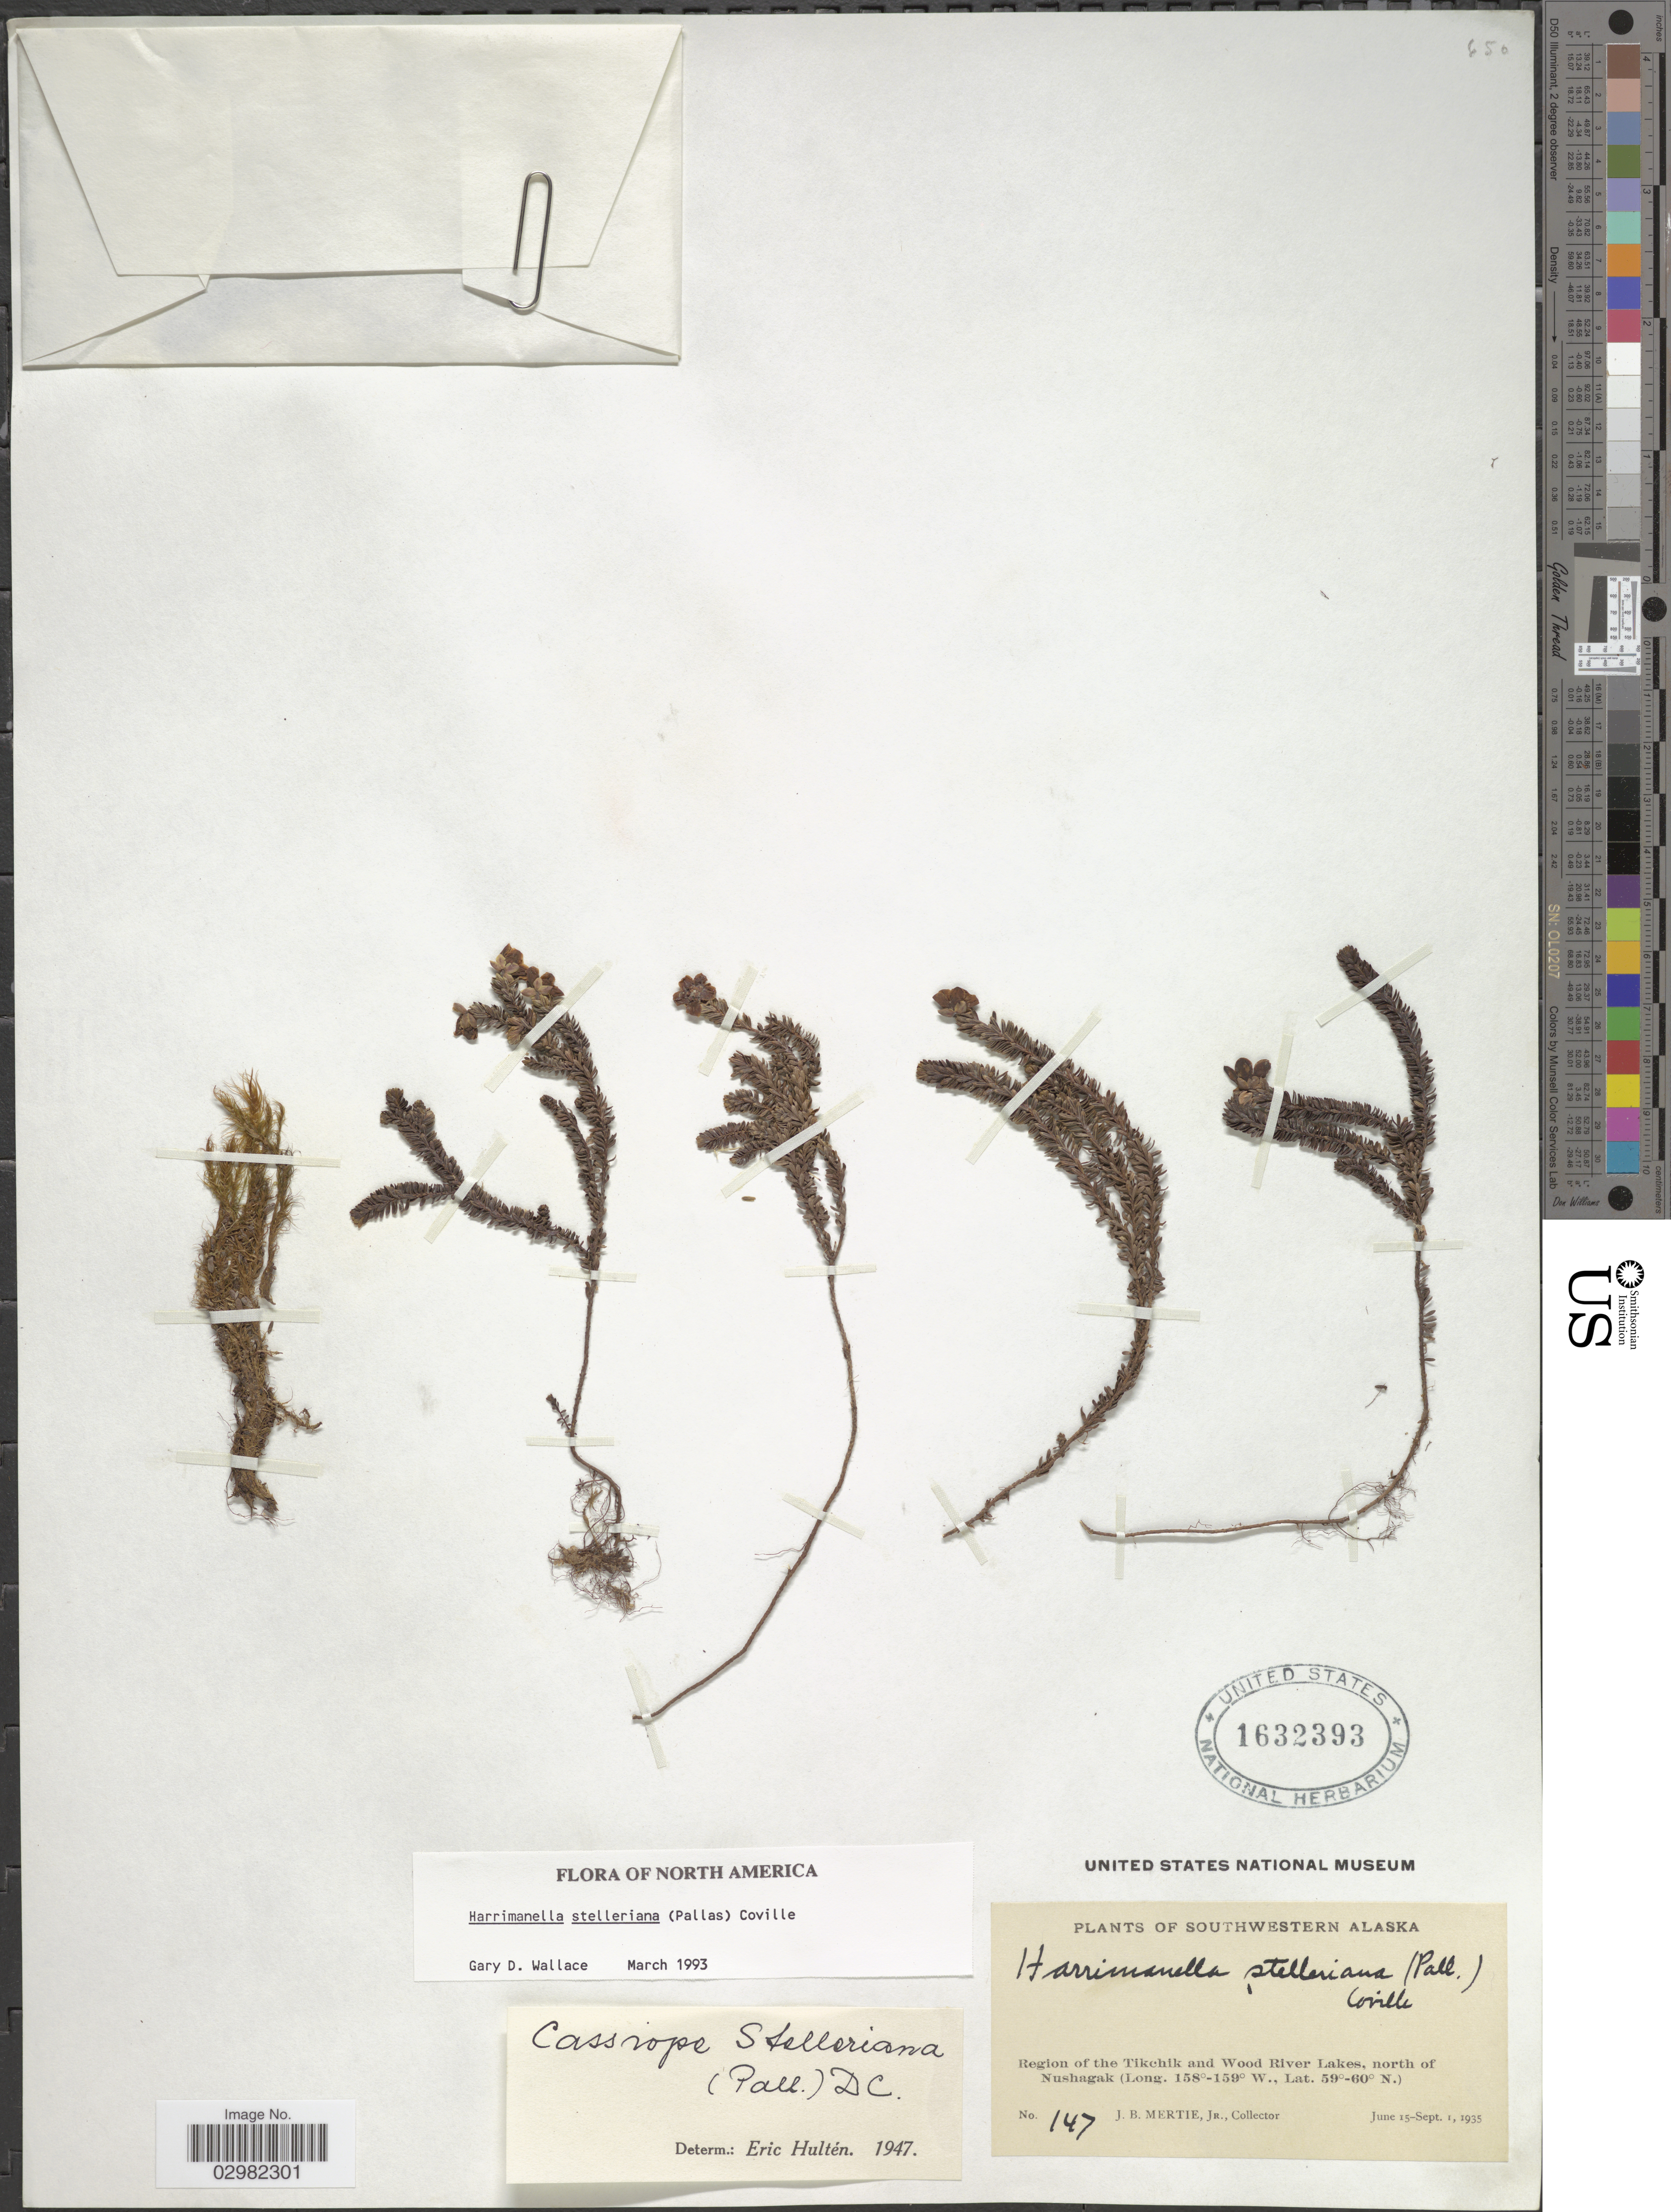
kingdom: Plantae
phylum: Tracheophyta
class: Magnoliopsida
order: Ericales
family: Ericaceae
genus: Harrimanella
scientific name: Harrimanella stelleriana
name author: (Pall.) Coville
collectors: J. Mertie Jr.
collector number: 147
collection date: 1935-06-15/1935-09-01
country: United States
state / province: Alaska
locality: Southwestern Alaska, Region of the Tikchik and Wood River Lakes, north of Nushagak.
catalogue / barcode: US 1632393